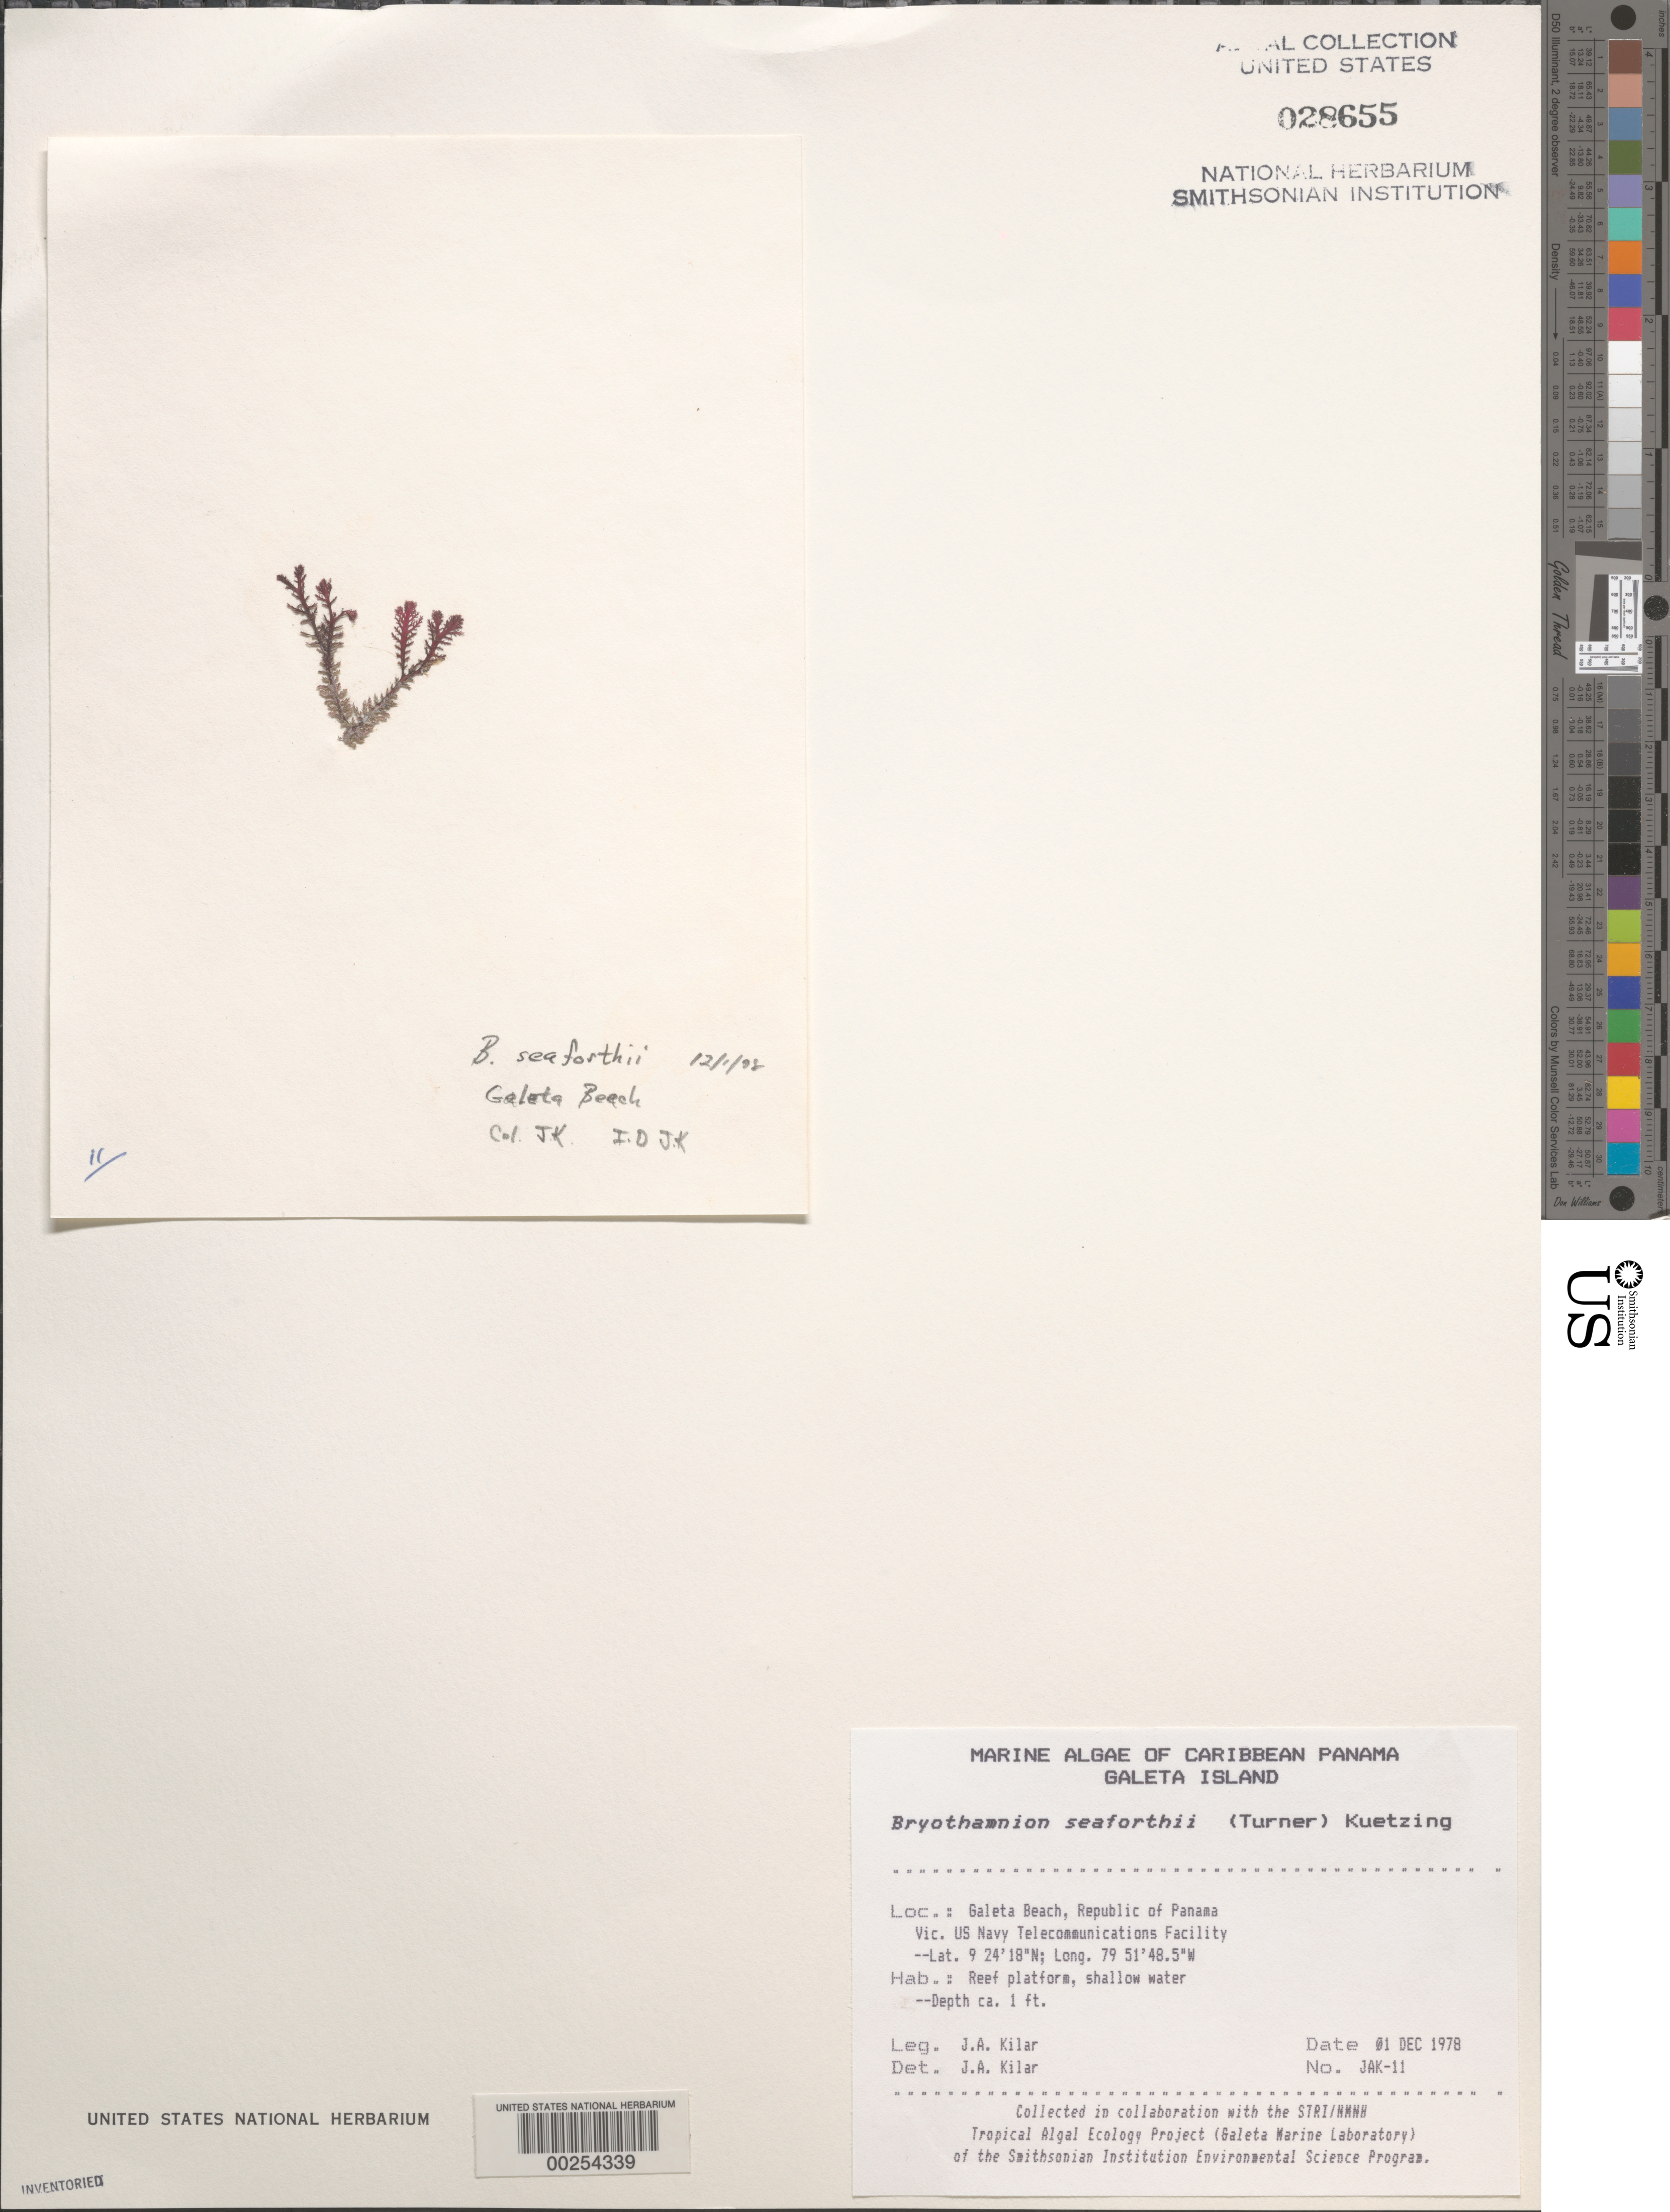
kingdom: Plantae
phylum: Rhodophyta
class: Florideophyceae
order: Ceramiales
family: Rhodomelaceae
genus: Bryothamnion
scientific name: Bryothamnion seaforthii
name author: (Turner) Kütz.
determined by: Kilar, J. A.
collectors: J. A. Kilar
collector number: JAK-11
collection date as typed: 01 Dec 1978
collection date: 1978-12-01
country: Panama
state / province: Colón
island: Galeta Island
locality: Galeta Beach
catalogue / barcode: US 28655